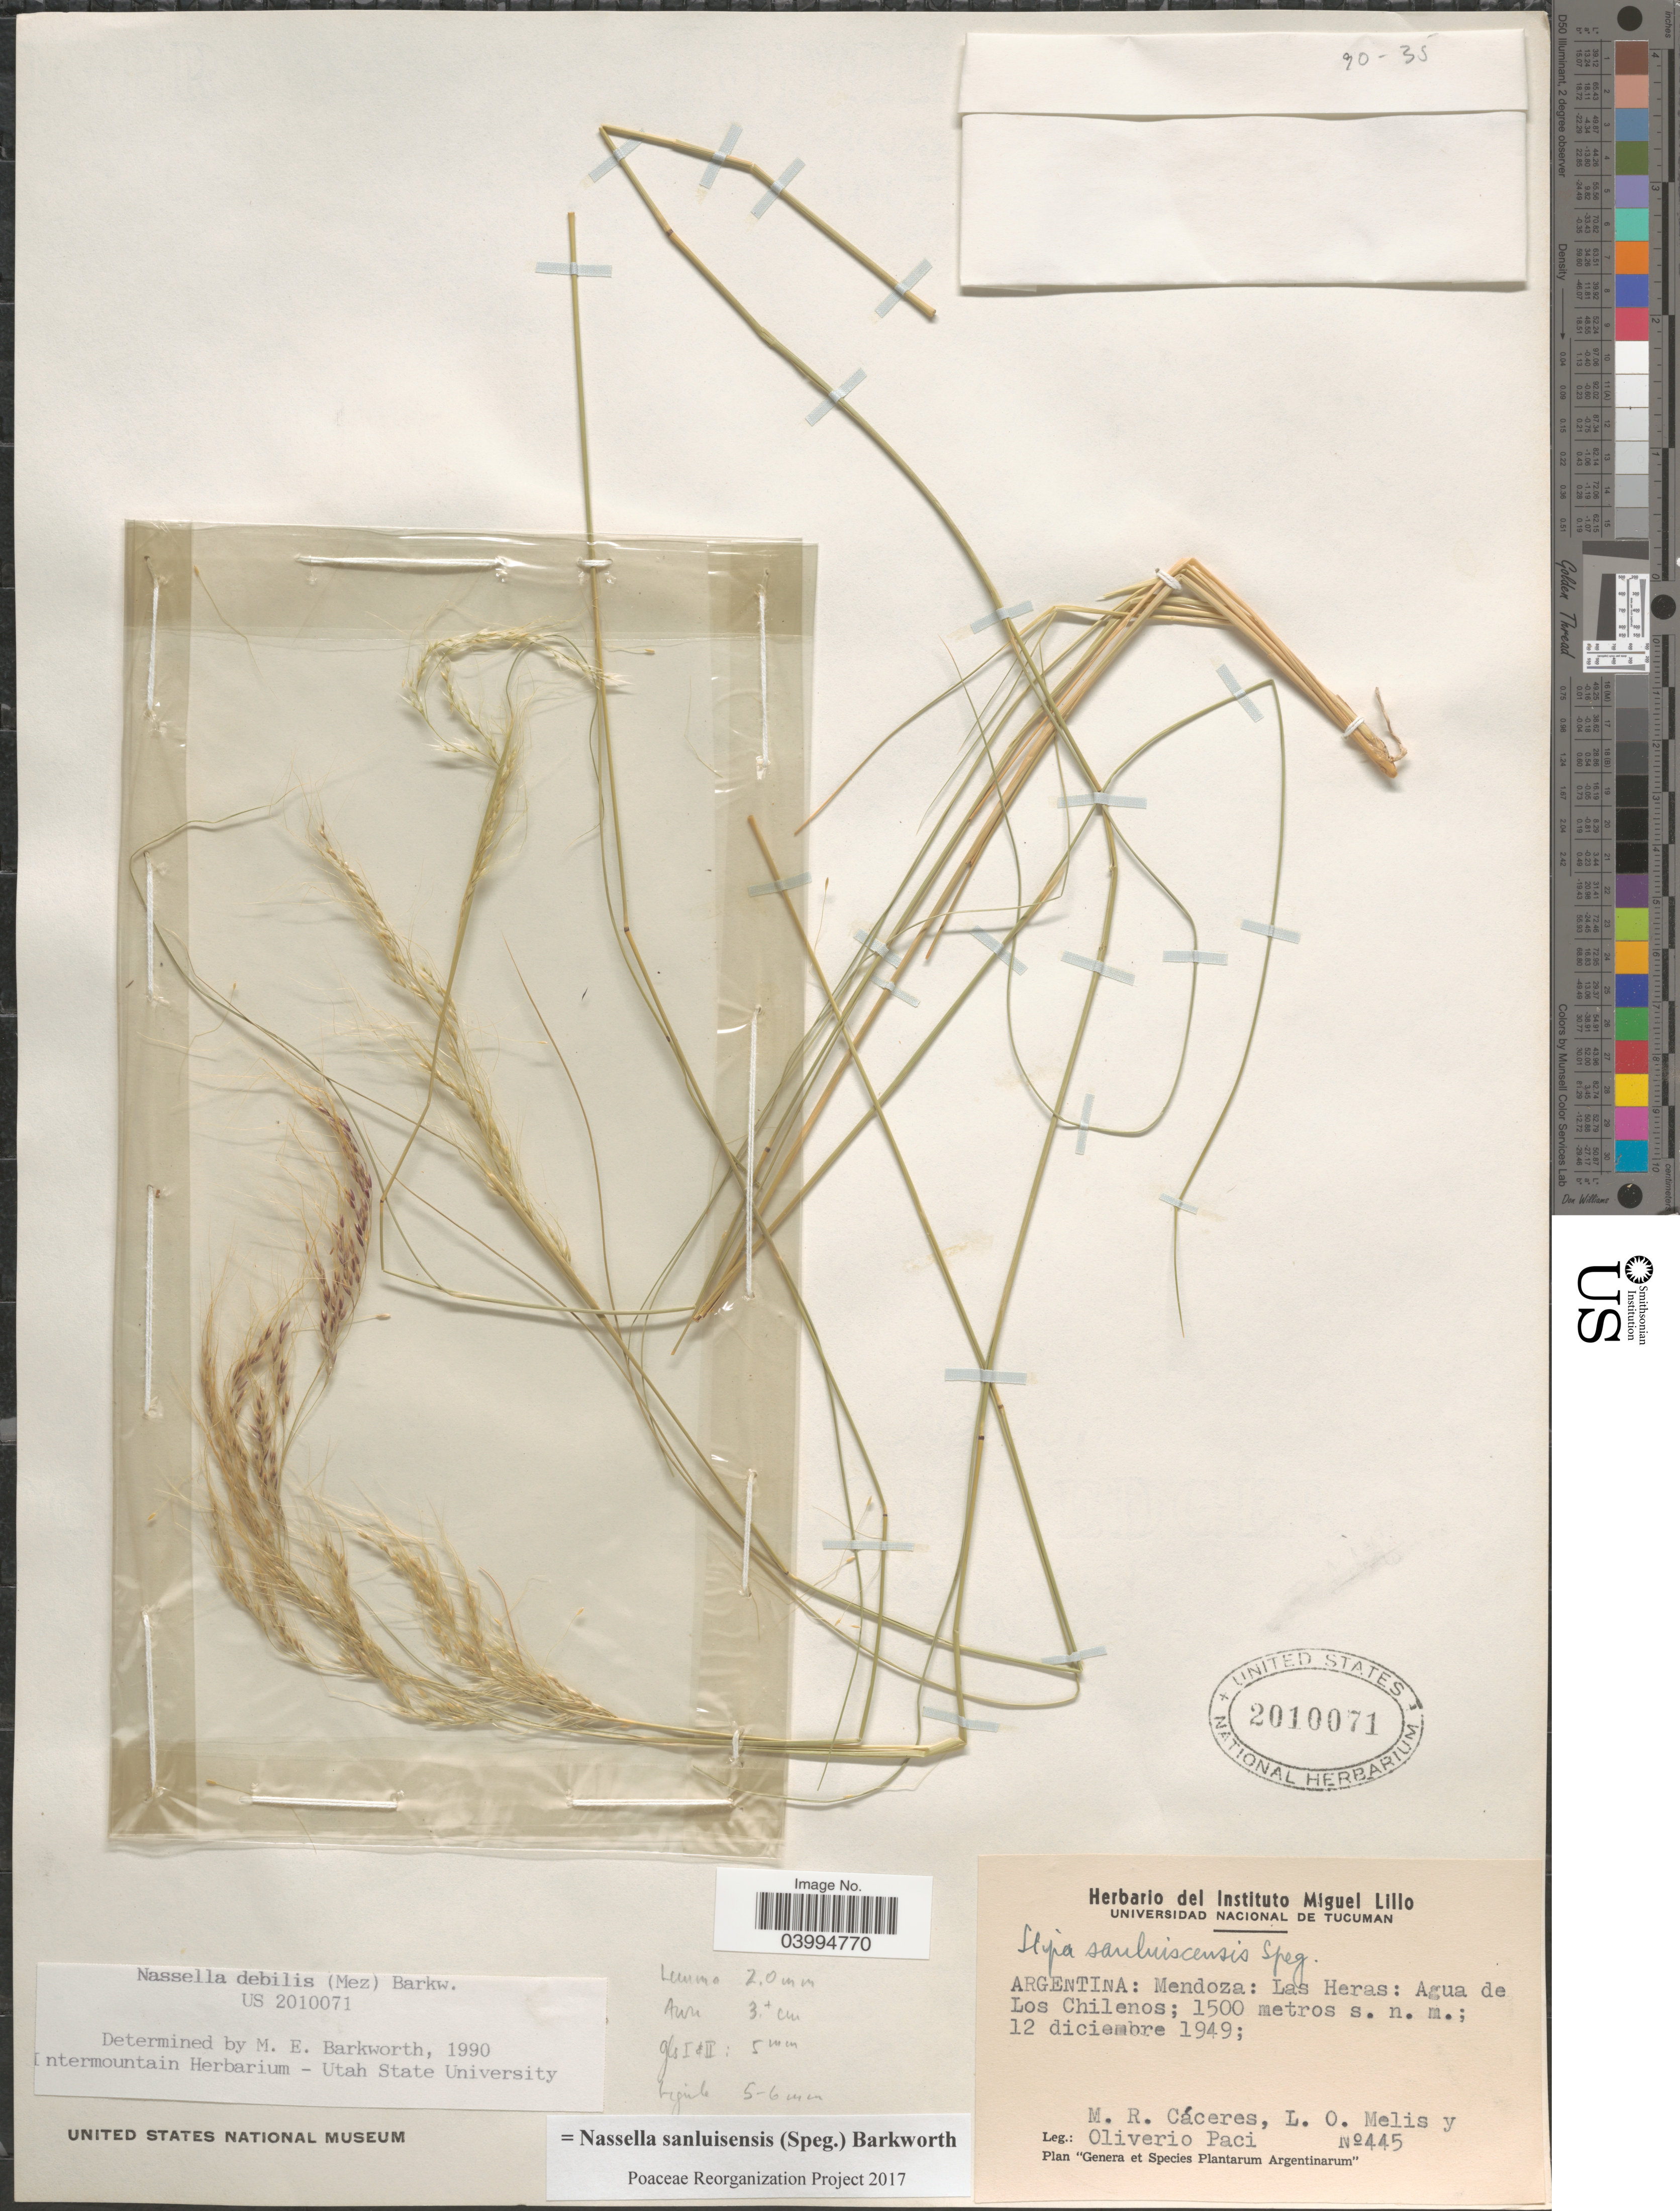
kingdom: Plantae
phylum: Tracheophyta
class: Liliopsida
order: Poales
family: Poaceae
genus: Nassella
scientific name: Nassella sanluisensis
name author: (Speg.) Barkworth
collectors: M. R. Caceres, L. Melis & O. Paci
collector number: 445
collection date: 1949-12-12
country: Argentina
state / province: Mendoza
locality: Las Heras: Agua de Los Chilenos.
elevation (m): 1500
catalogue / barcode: US 2010071